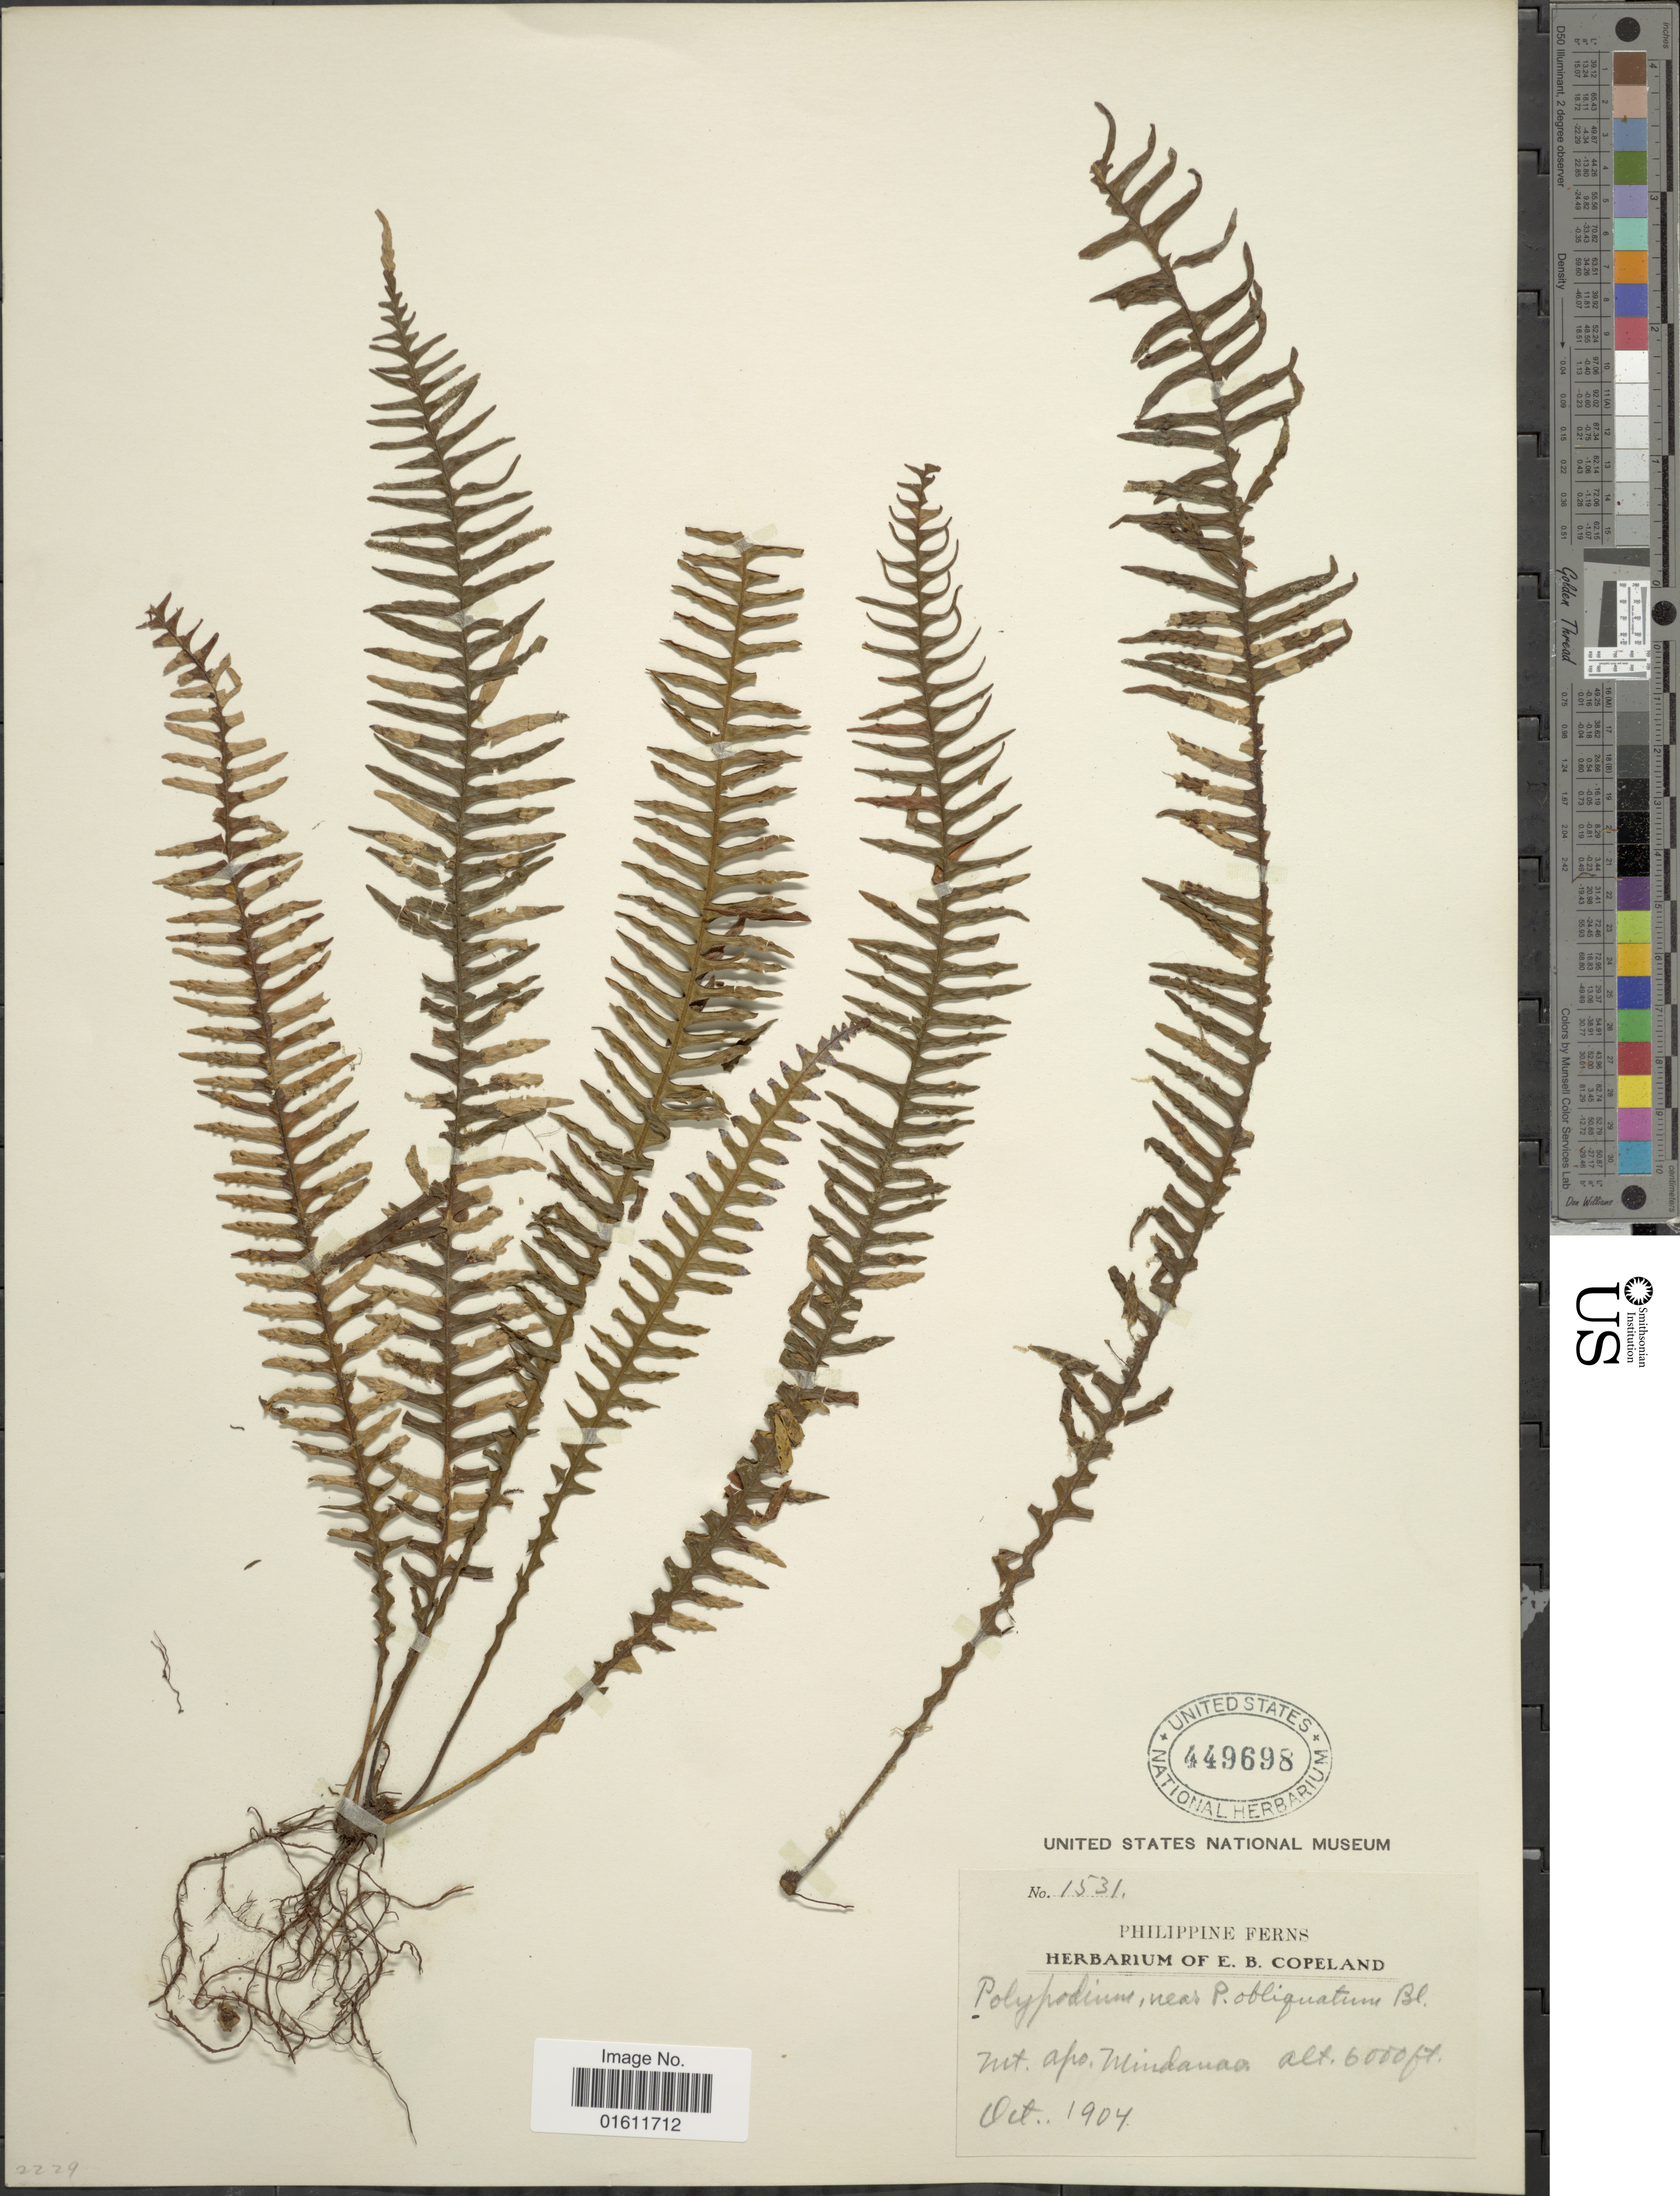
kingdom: Plantae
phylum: Tracheophyta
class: Polypodiopsida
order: Polypodiales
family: Polypodiaceae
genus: Prosaptia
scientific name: Prosaptia obliquata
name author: (Blume) Mett.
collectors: ex herb. E. B. Copeland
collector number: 1531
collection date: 1904-10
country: Philippines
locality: Mt. Apo. Mindanao.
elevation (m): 1829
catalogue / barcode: US 449698